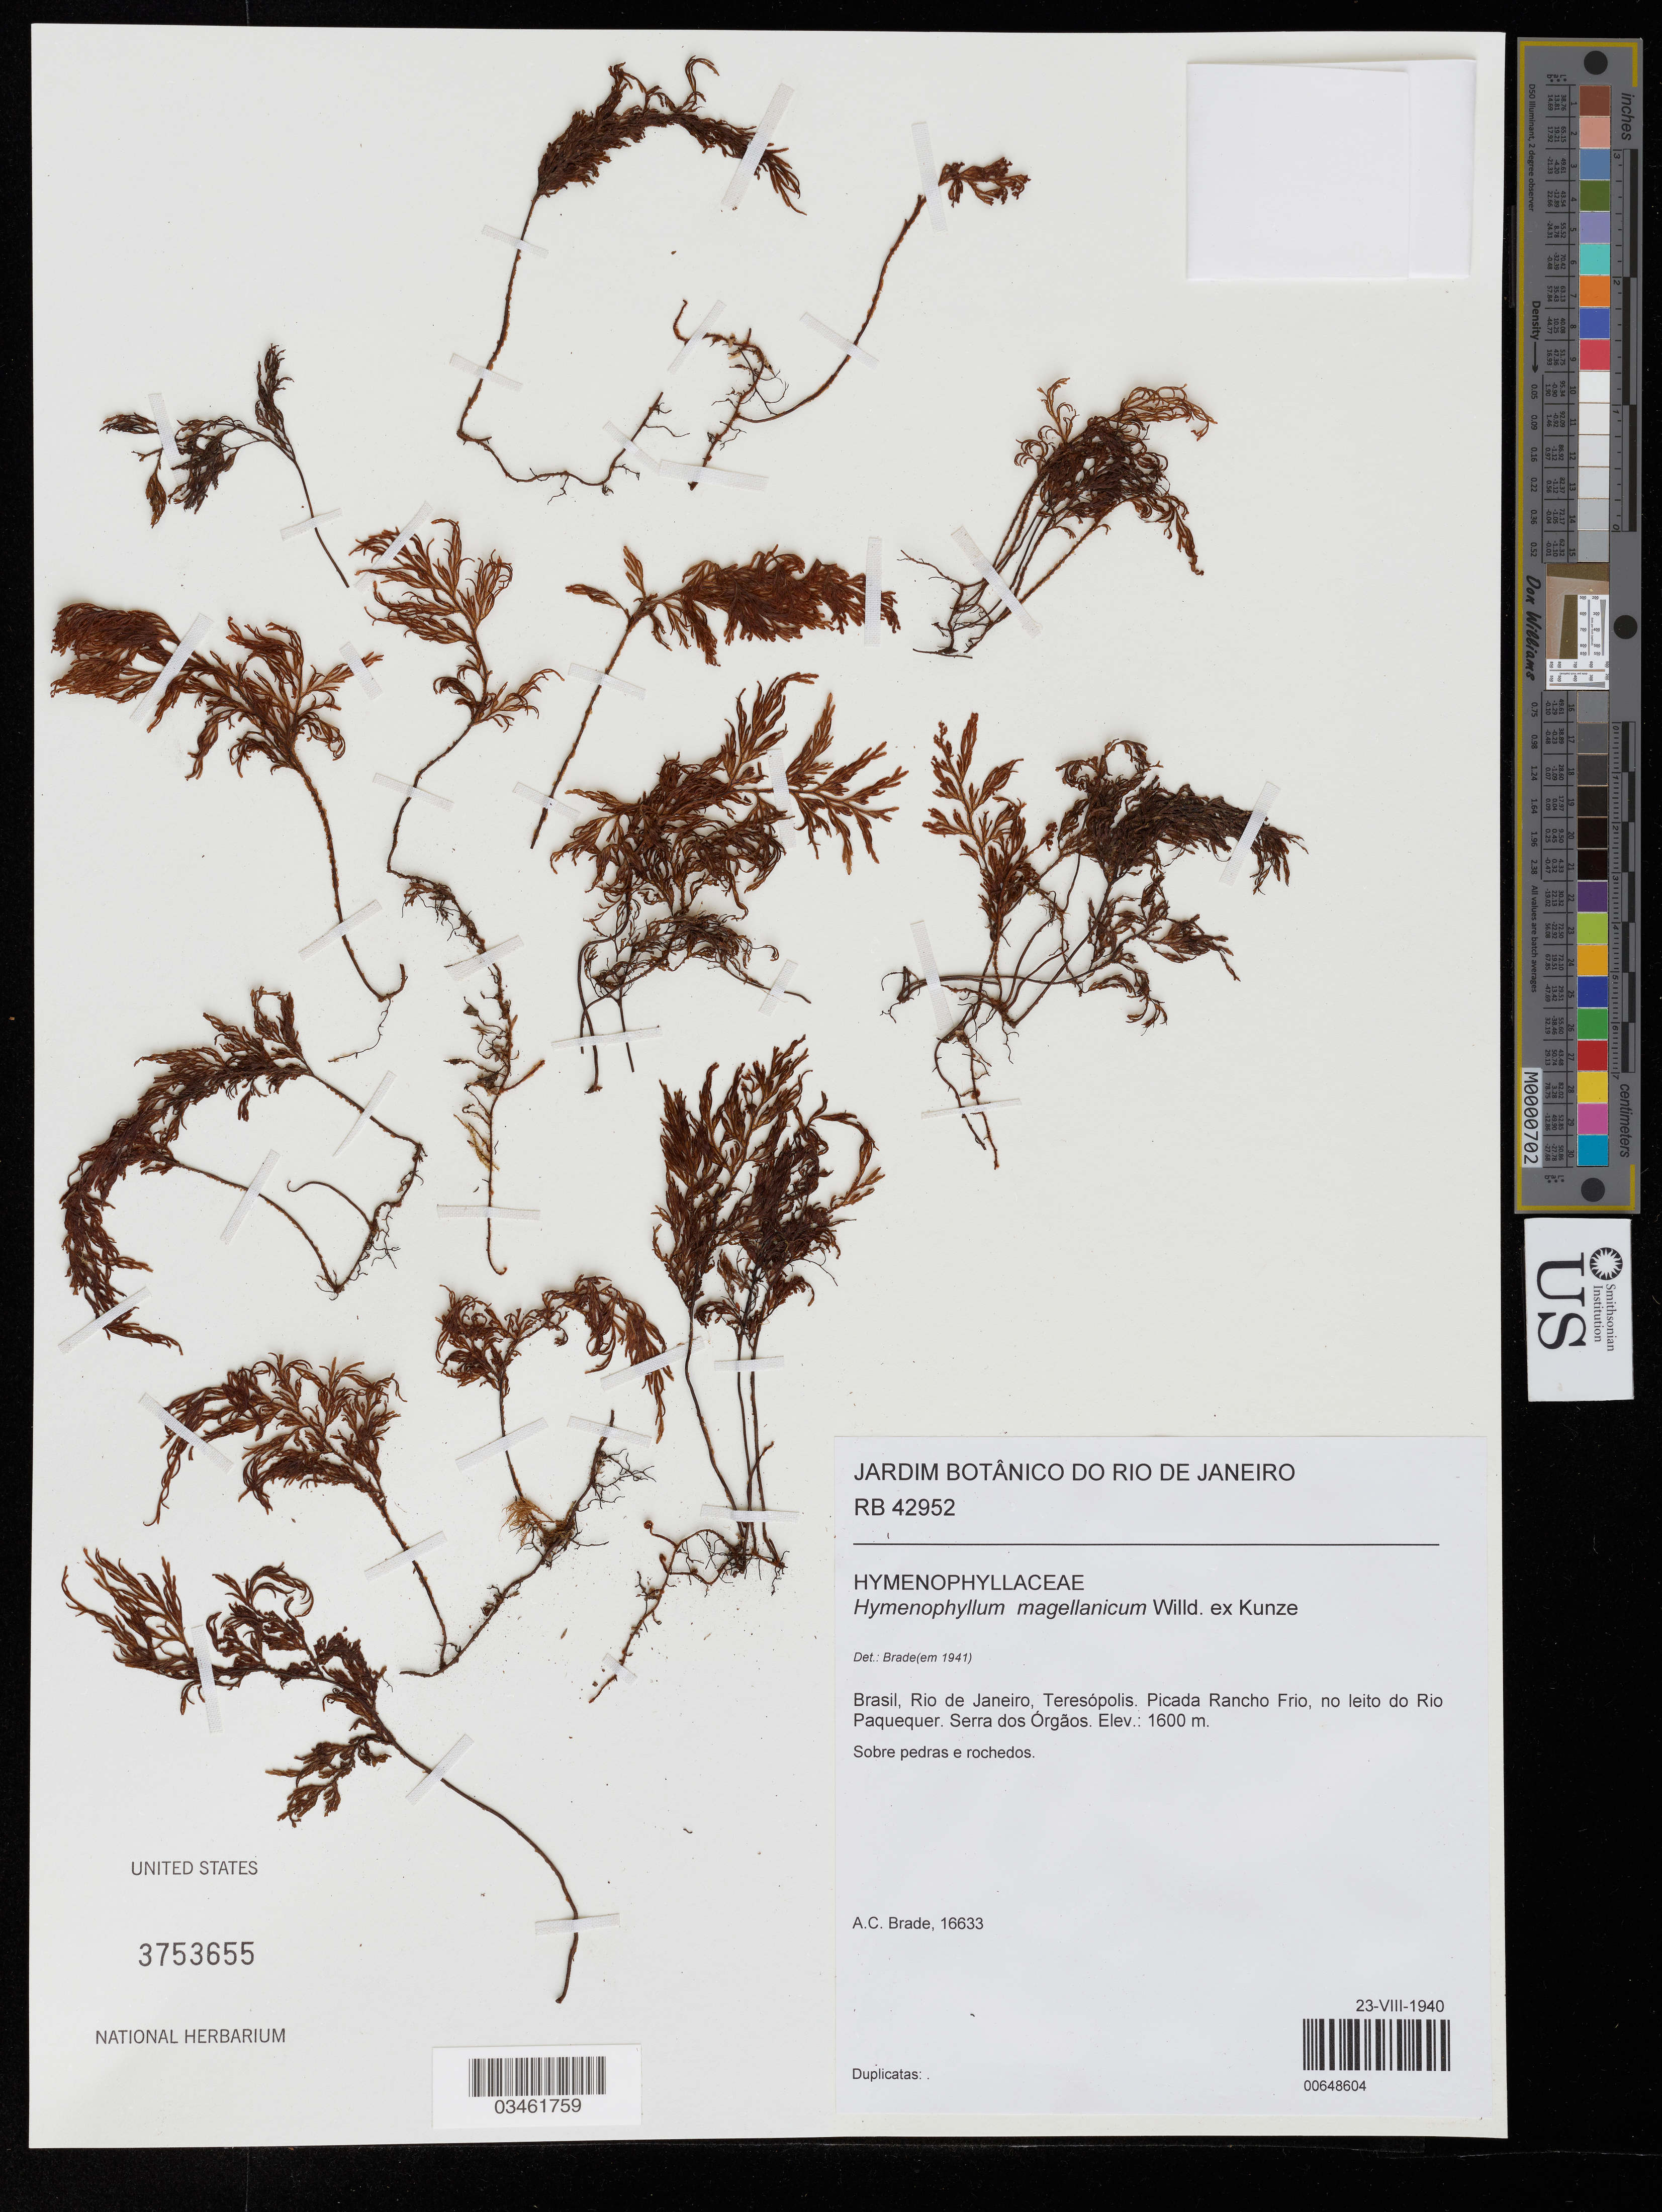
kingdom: Plantae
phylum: Tracheophyta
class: Polypodiopsida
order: Hymenophyllales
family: Hymenophyllaceae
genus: Hymenophyllum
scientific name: Hymenophyllum magellanicum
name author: Willd. ex Kunze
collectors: A. C. Brade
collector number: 16633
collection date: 1940-08-23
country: Brazil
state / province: Rio de Janeiro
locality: Teresópolis. Picada Rancho Frio, no leito do Rio Paquequer. Serra dos Órgãos.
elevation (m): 1600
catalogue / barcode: US 3753655